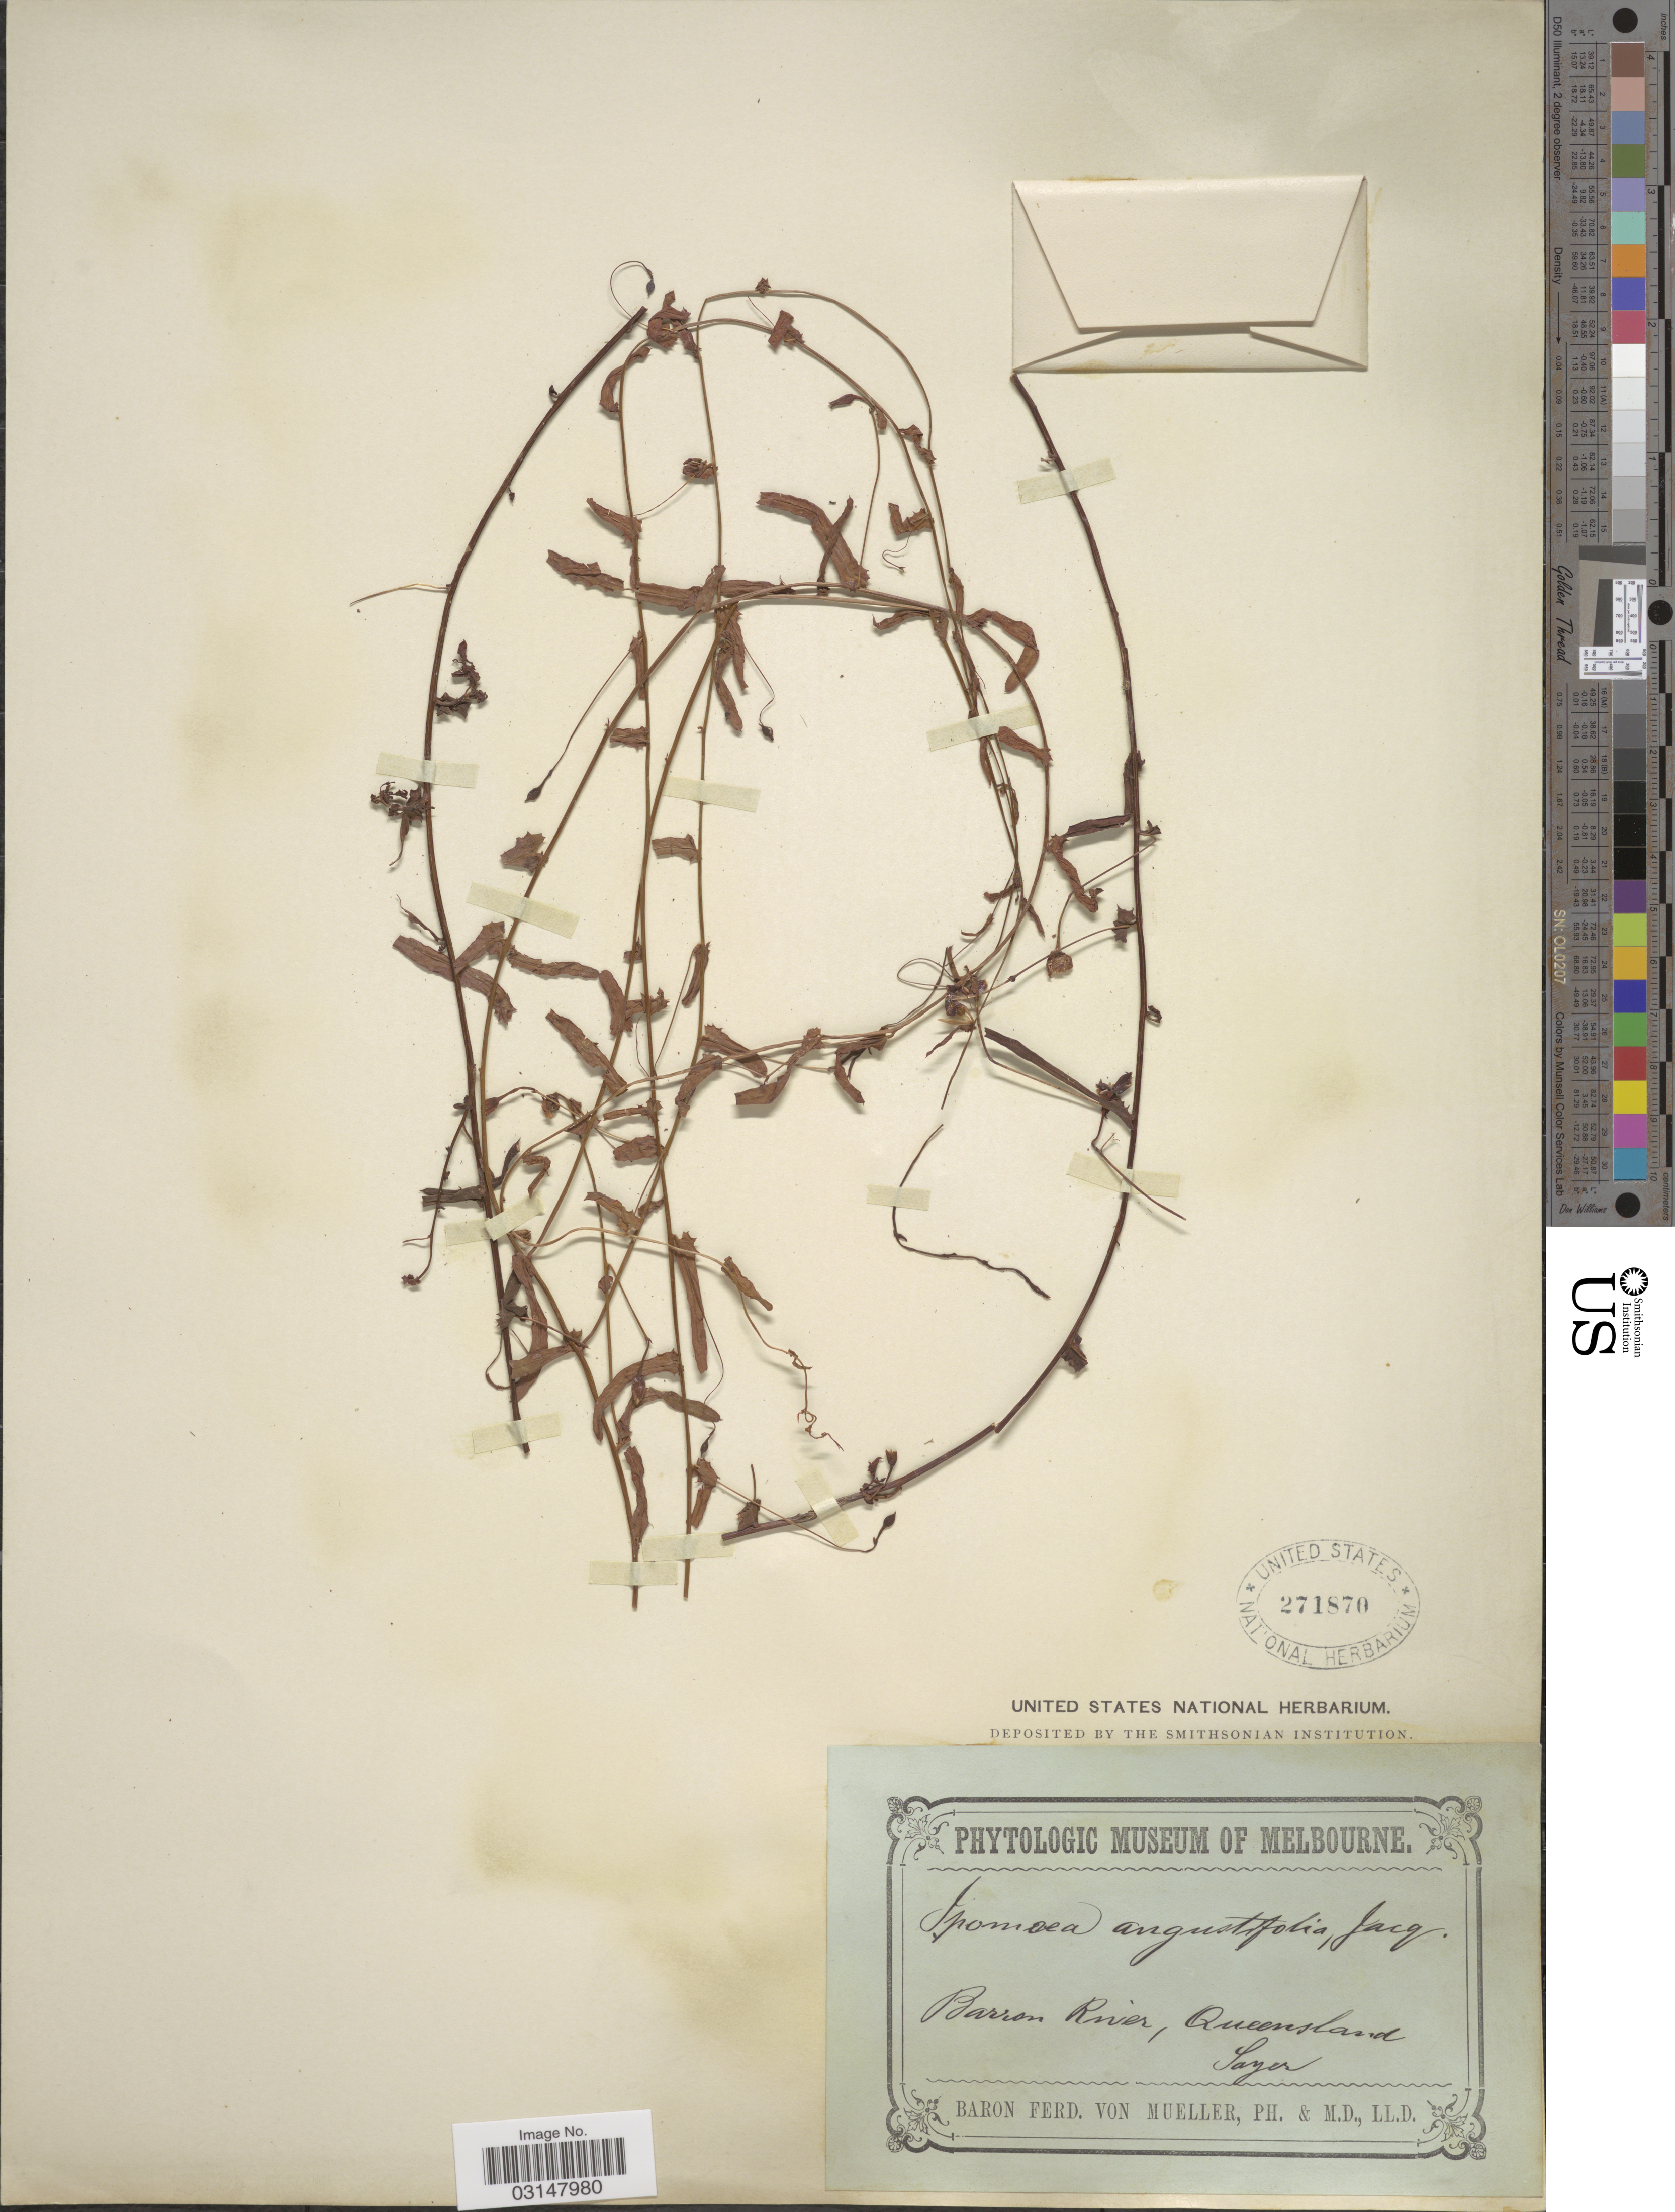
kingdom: Plantae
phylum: Tracheophyta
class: Magnoliopsida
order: Solanales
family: Convolvulaceae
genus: Xenostegia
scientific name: Xenostegia tridentata subsp. hastata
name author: (Ooststr.) Parmar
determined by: Strong, Mark T., (BOT), Smithsonian Institution - National Museum of Natural History (UNITED STATES)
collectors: Sayer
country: Australia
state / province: Queensland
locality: Barron River.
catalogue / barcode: US 271870